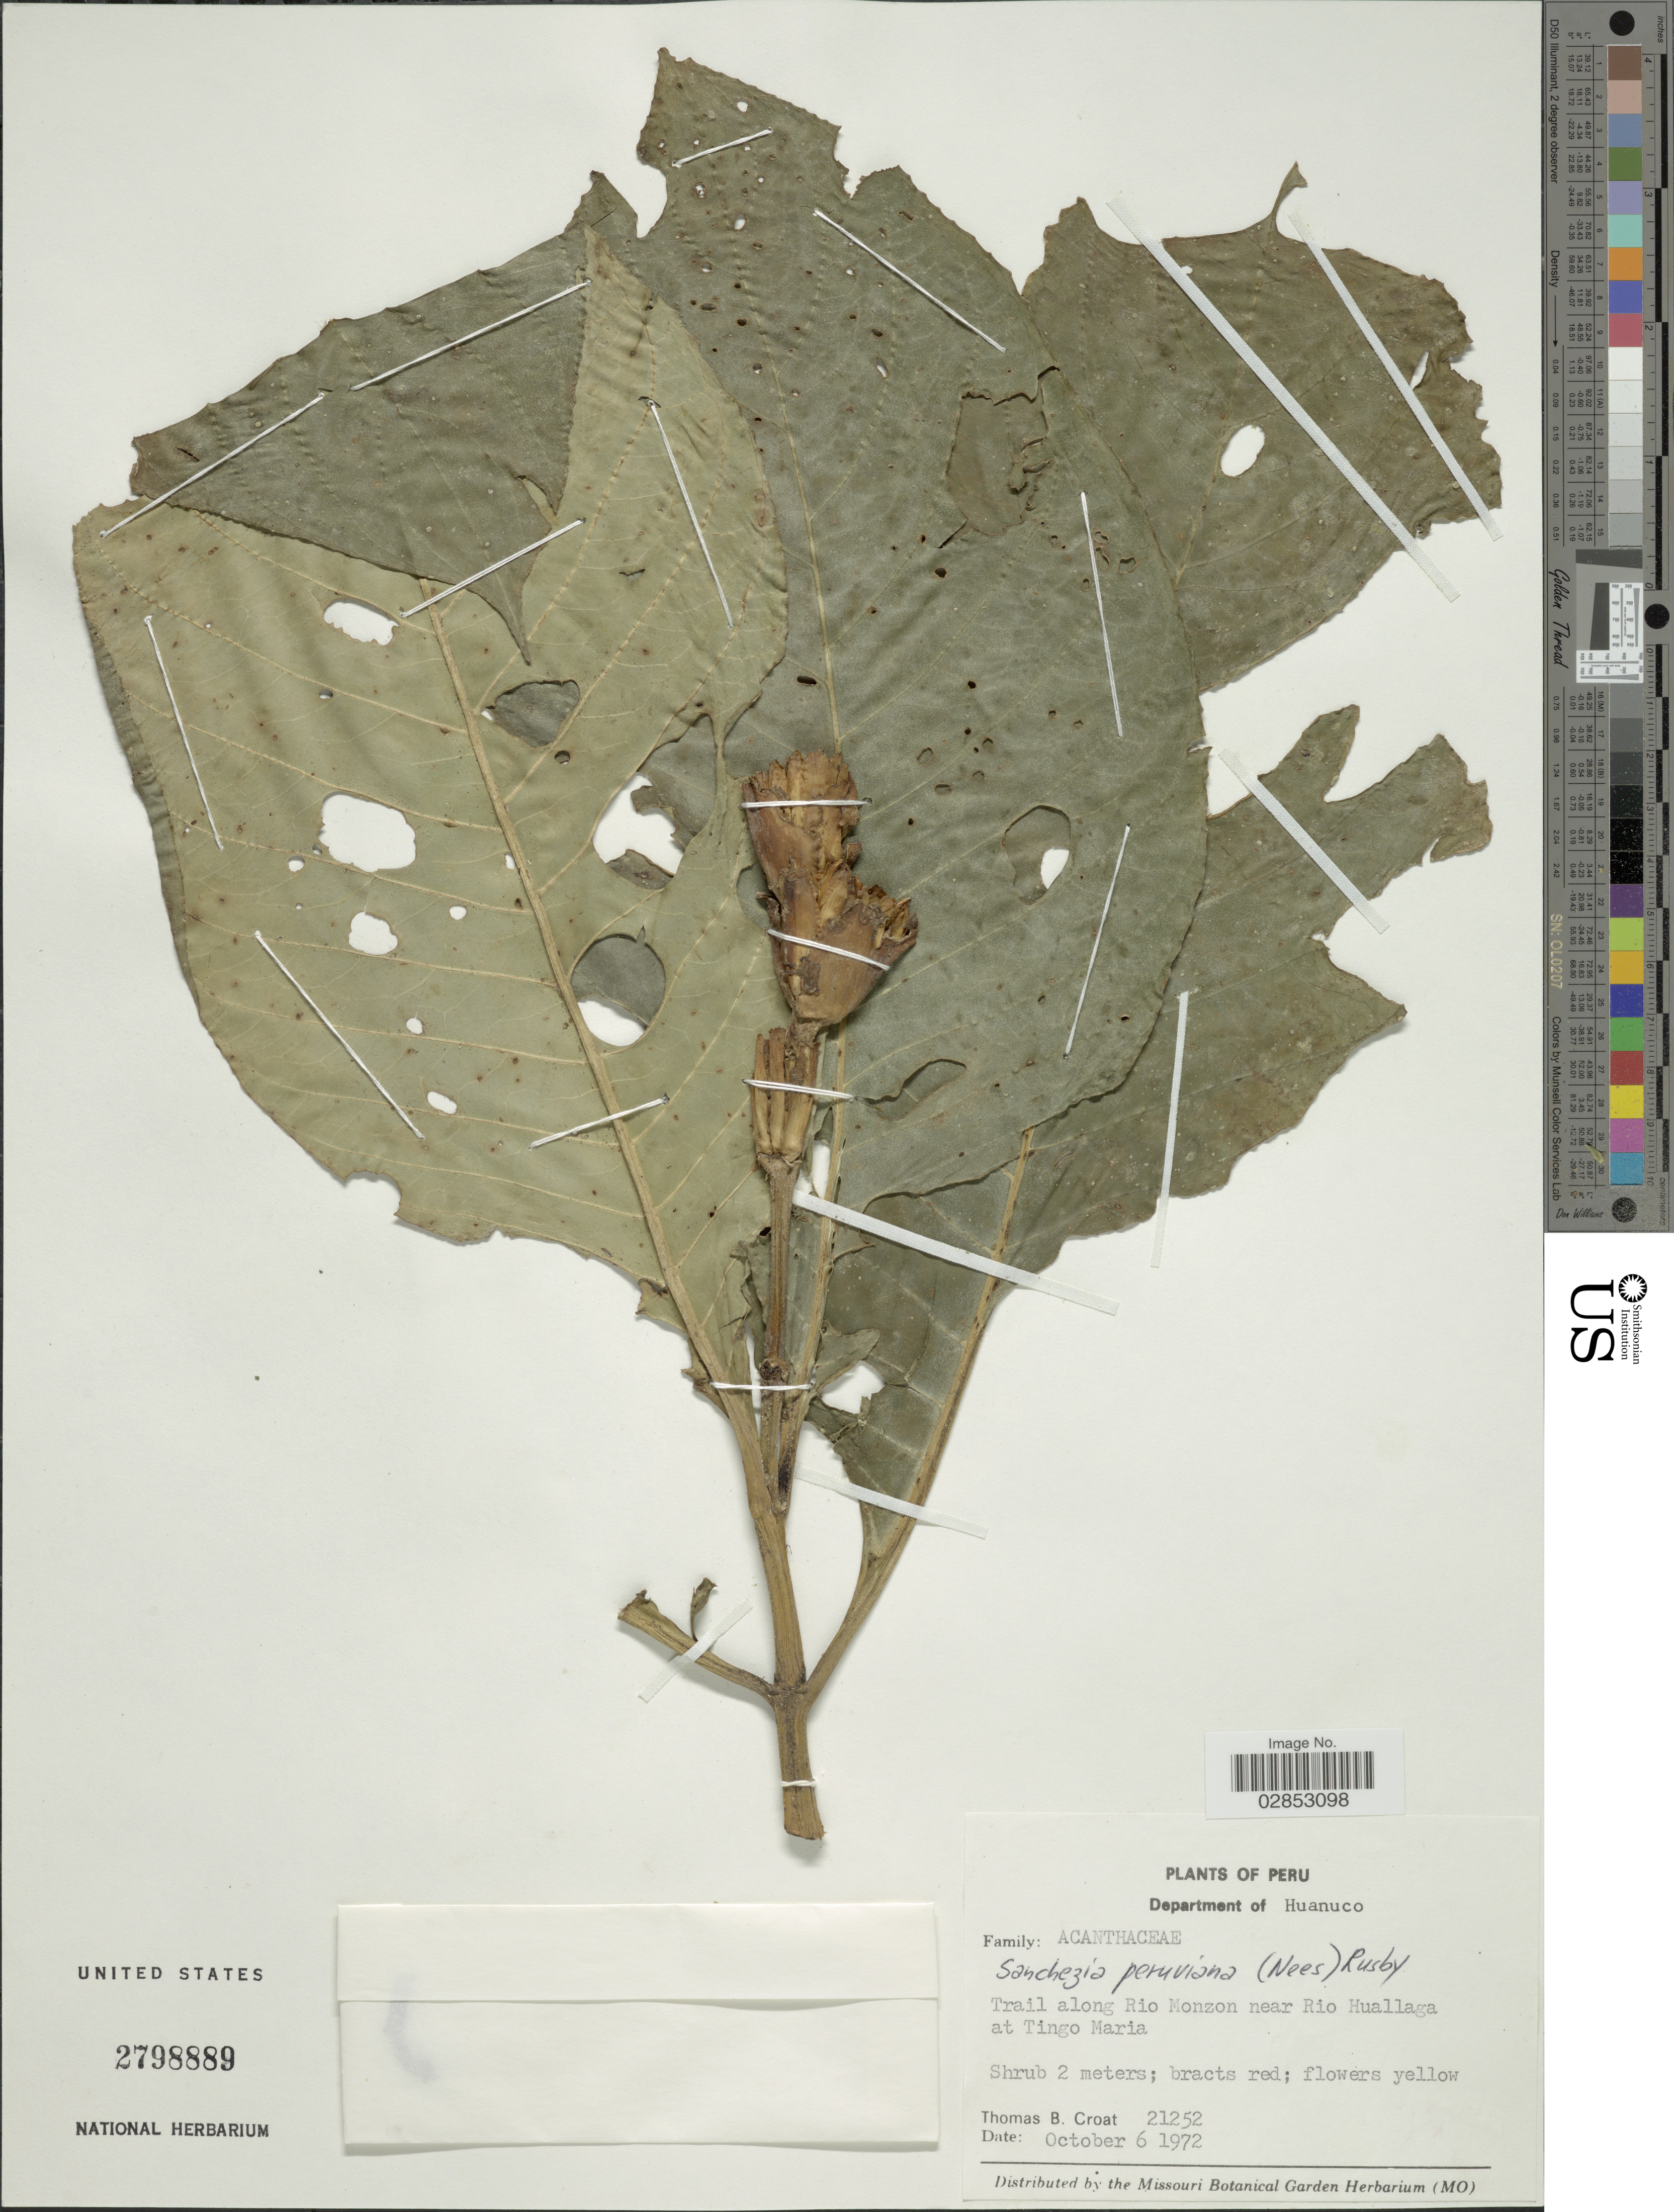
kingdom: Plantae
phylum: Tracheophyta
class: Magnoliopsida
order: Lamiales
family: Acanthaceae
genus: Sanchezia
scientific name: Sanchezia oblonga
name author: Ruiz & Pav.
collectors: T. B. Croat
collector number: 21252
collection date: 1972-10-06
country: Peru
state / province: Huánuco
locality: Department of Huanuco, Trail along Rio Monzon near Rio Huallaga at Tingo Maria.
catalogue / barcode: US 2798889